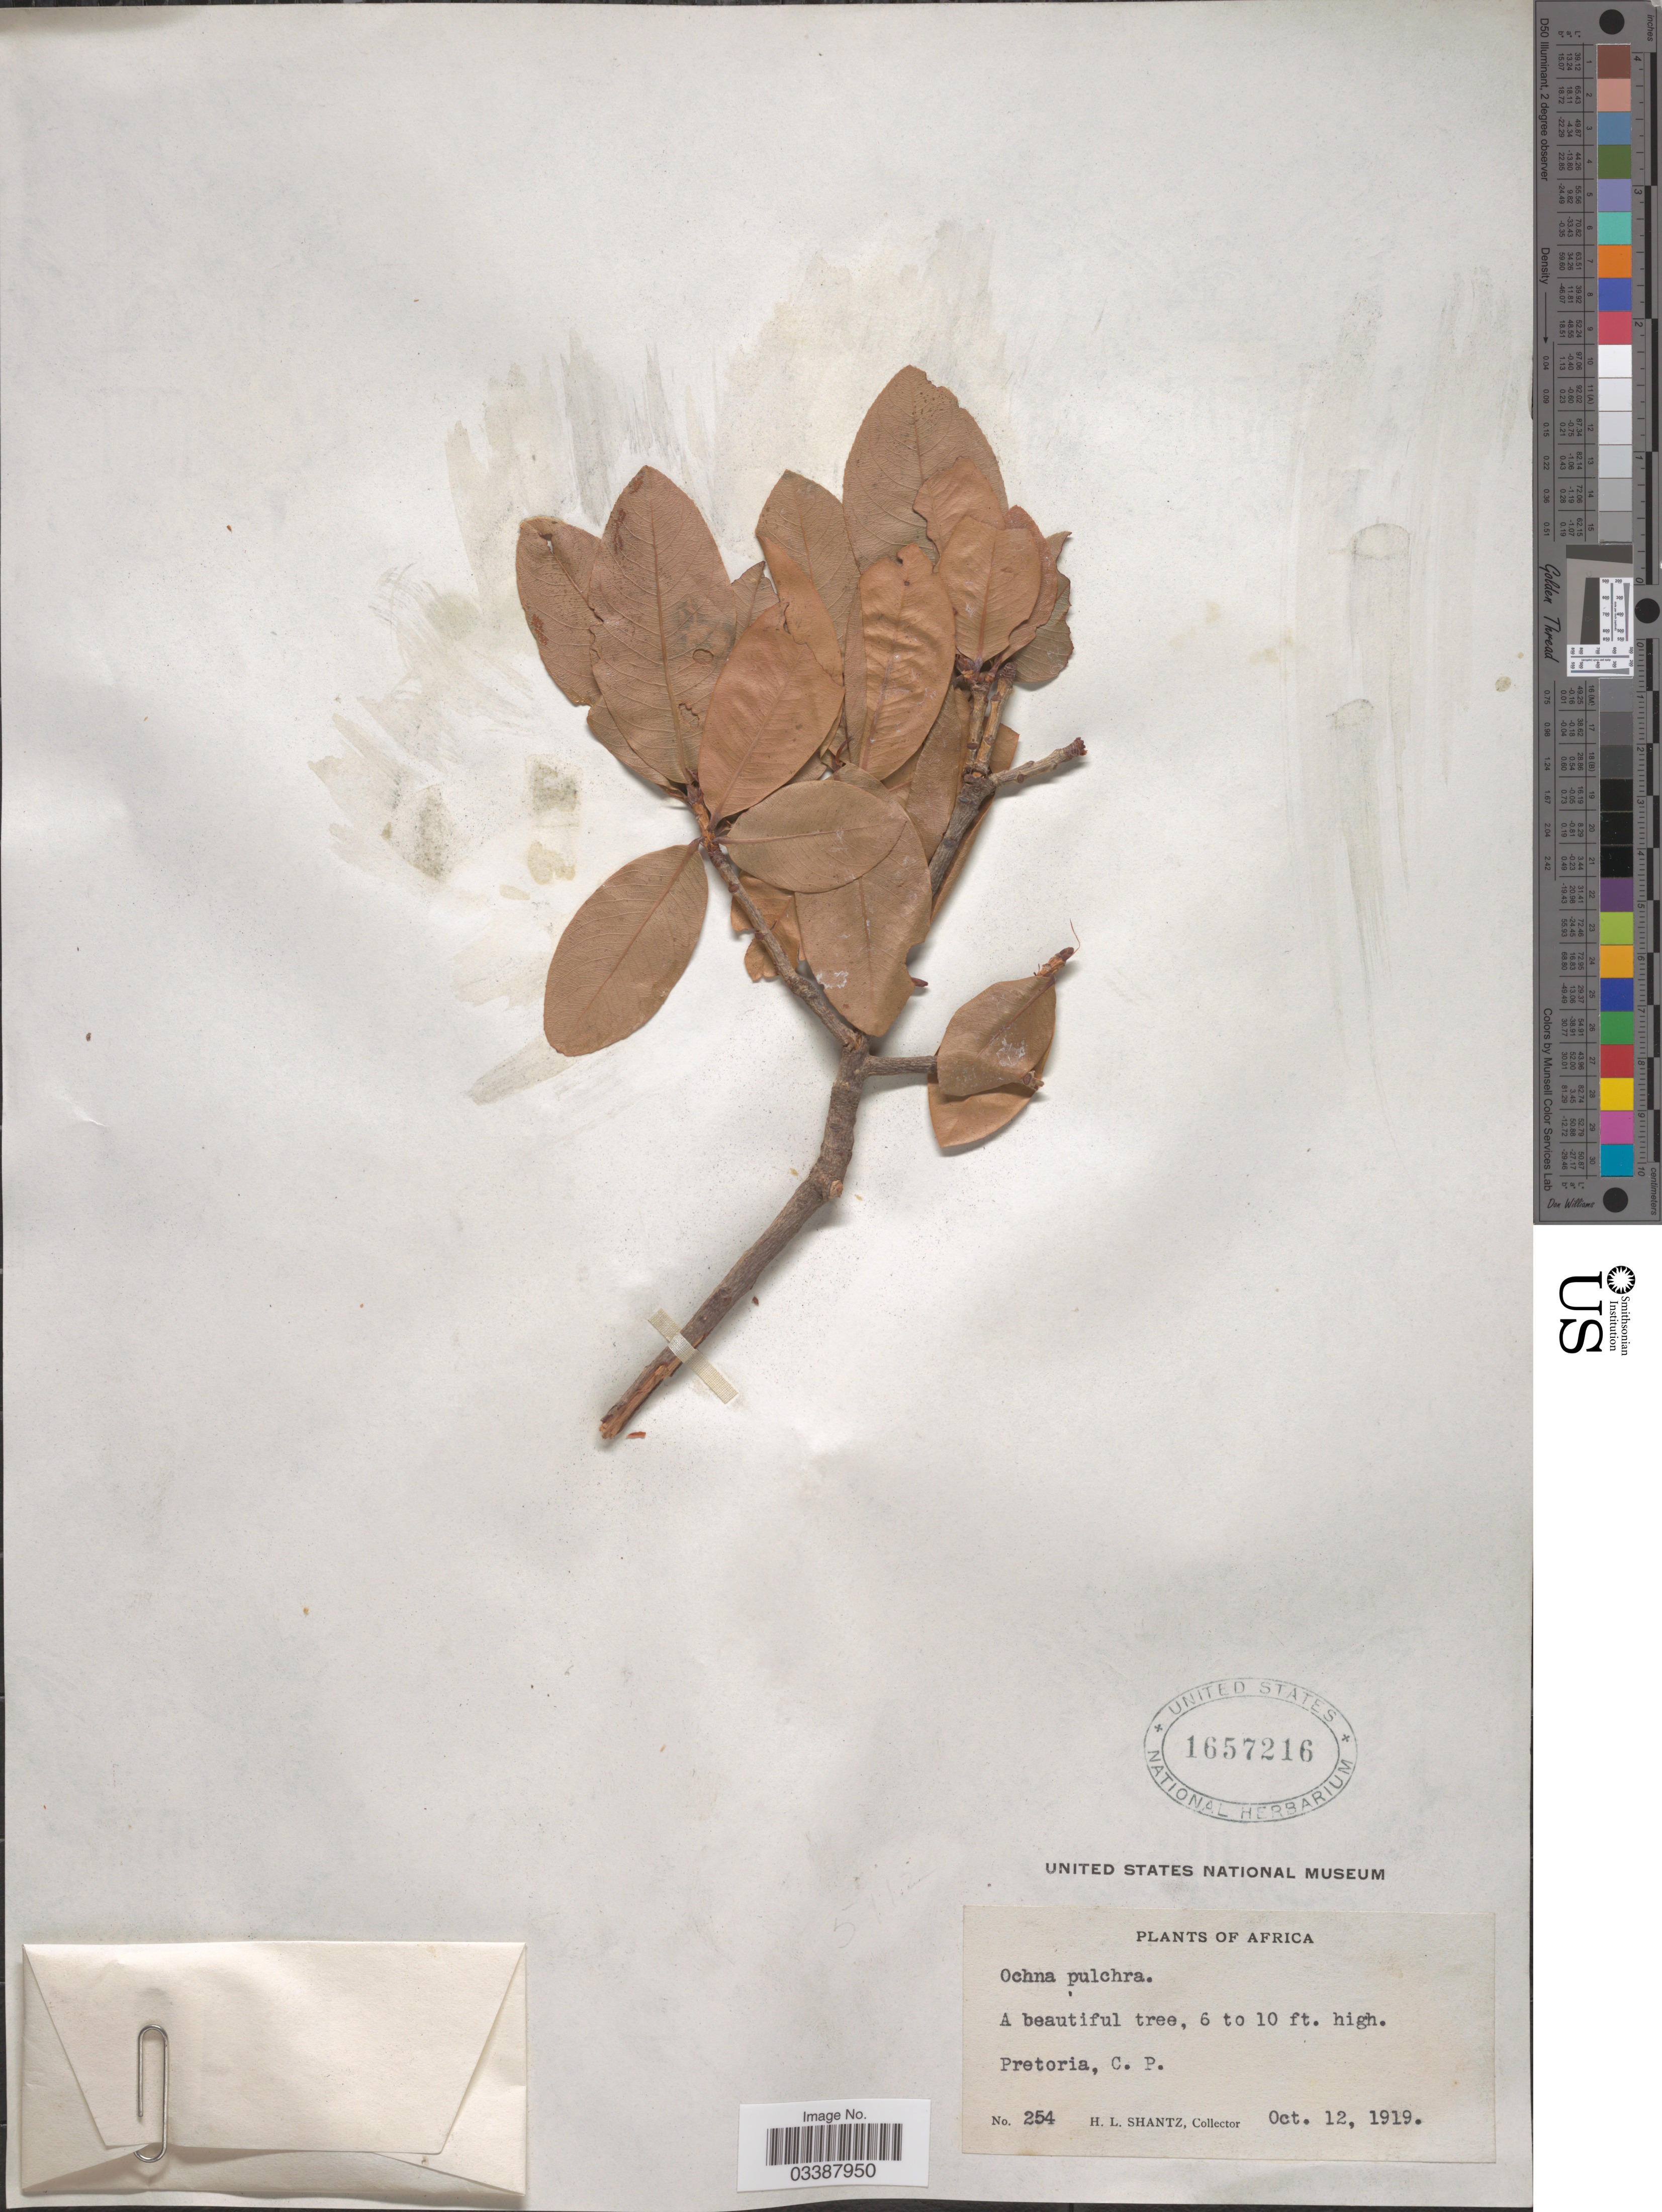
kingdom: Plantae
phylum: Tracheophyta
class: Magnoliopsida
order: Malpighiales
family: Ochnaceae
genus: Ochna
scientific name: Ochna pulchra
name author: Hook.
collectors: H. Shantz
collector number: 254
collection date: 1919-10-12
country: South Africa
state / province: Gauteng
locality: Pretoria, C. P.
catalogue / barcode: US 1657216